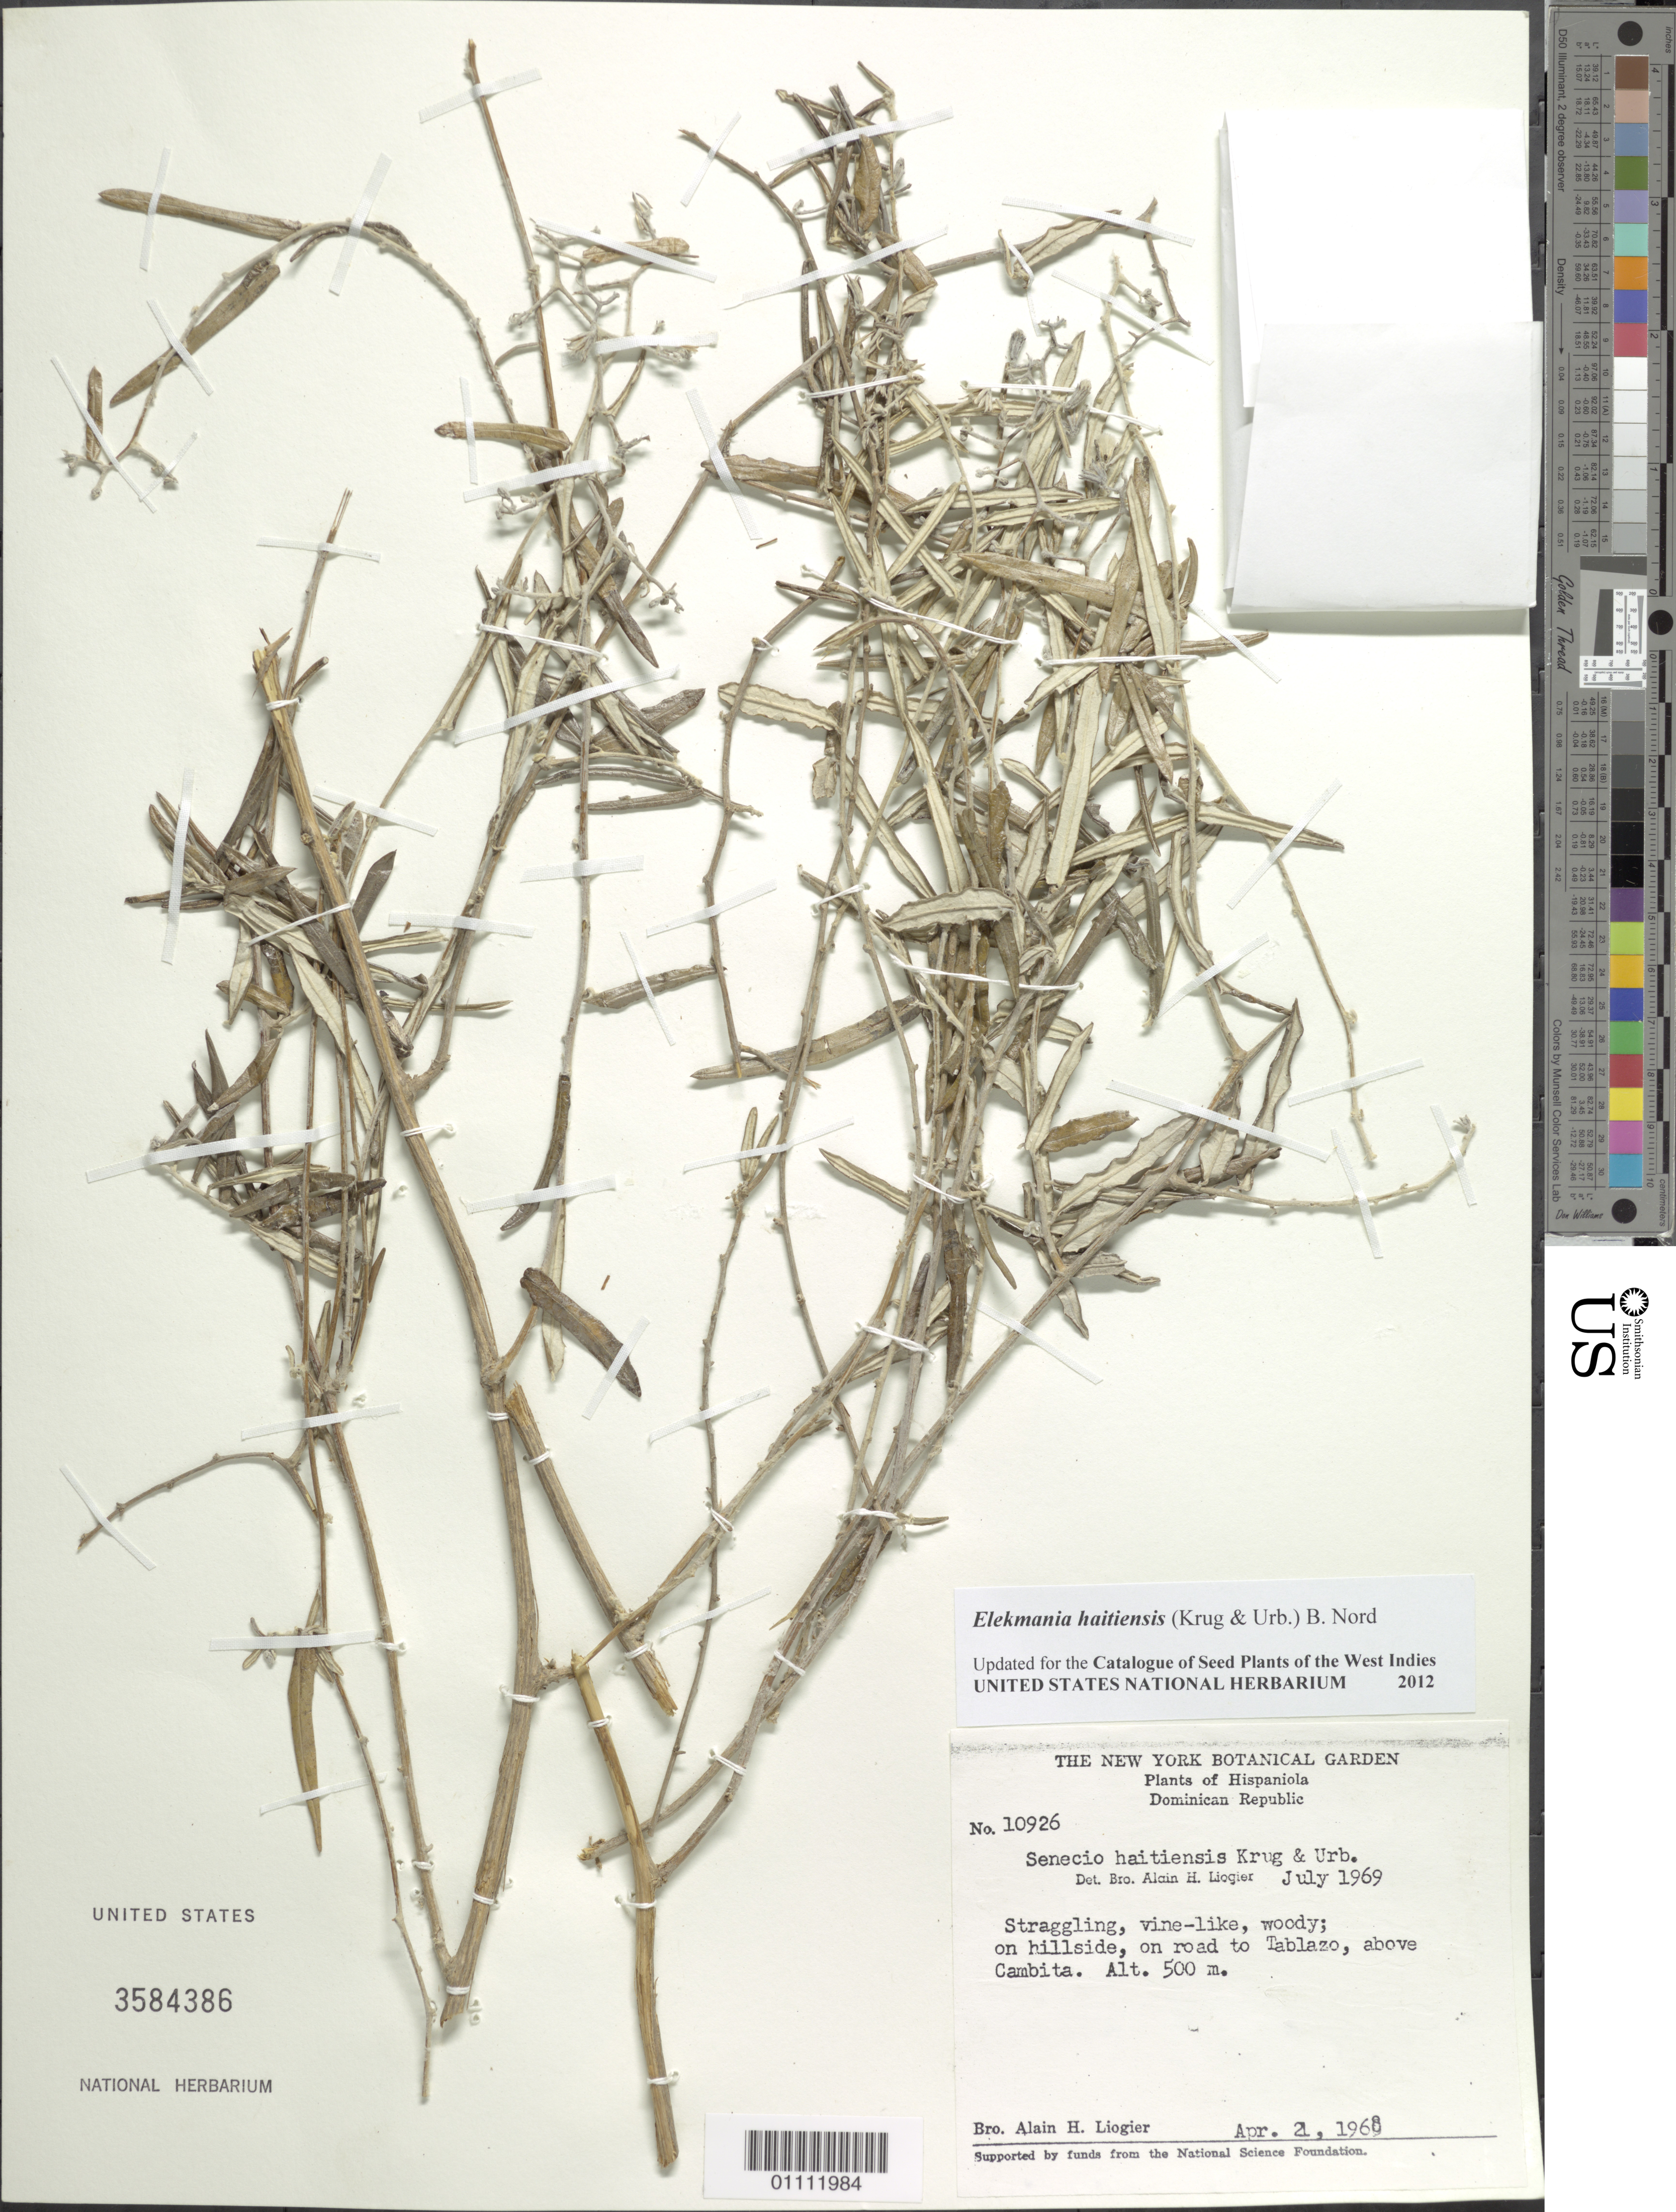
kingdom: Plantae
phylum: Tracheophyta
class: Magnoliopsida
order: Asterales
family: Asteraceae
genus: Senecio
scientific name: Senecio haitiensis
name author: Krug & Urb.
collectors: A. H. Liogier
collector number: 10926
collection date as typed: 02 Apr 1968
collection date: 1968-04-02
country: Dominican Republic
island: Hispaniola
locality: Tablazo; on road to Tablazo, above Cambita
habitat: On hillside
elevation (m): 500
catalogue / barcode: US 3584386